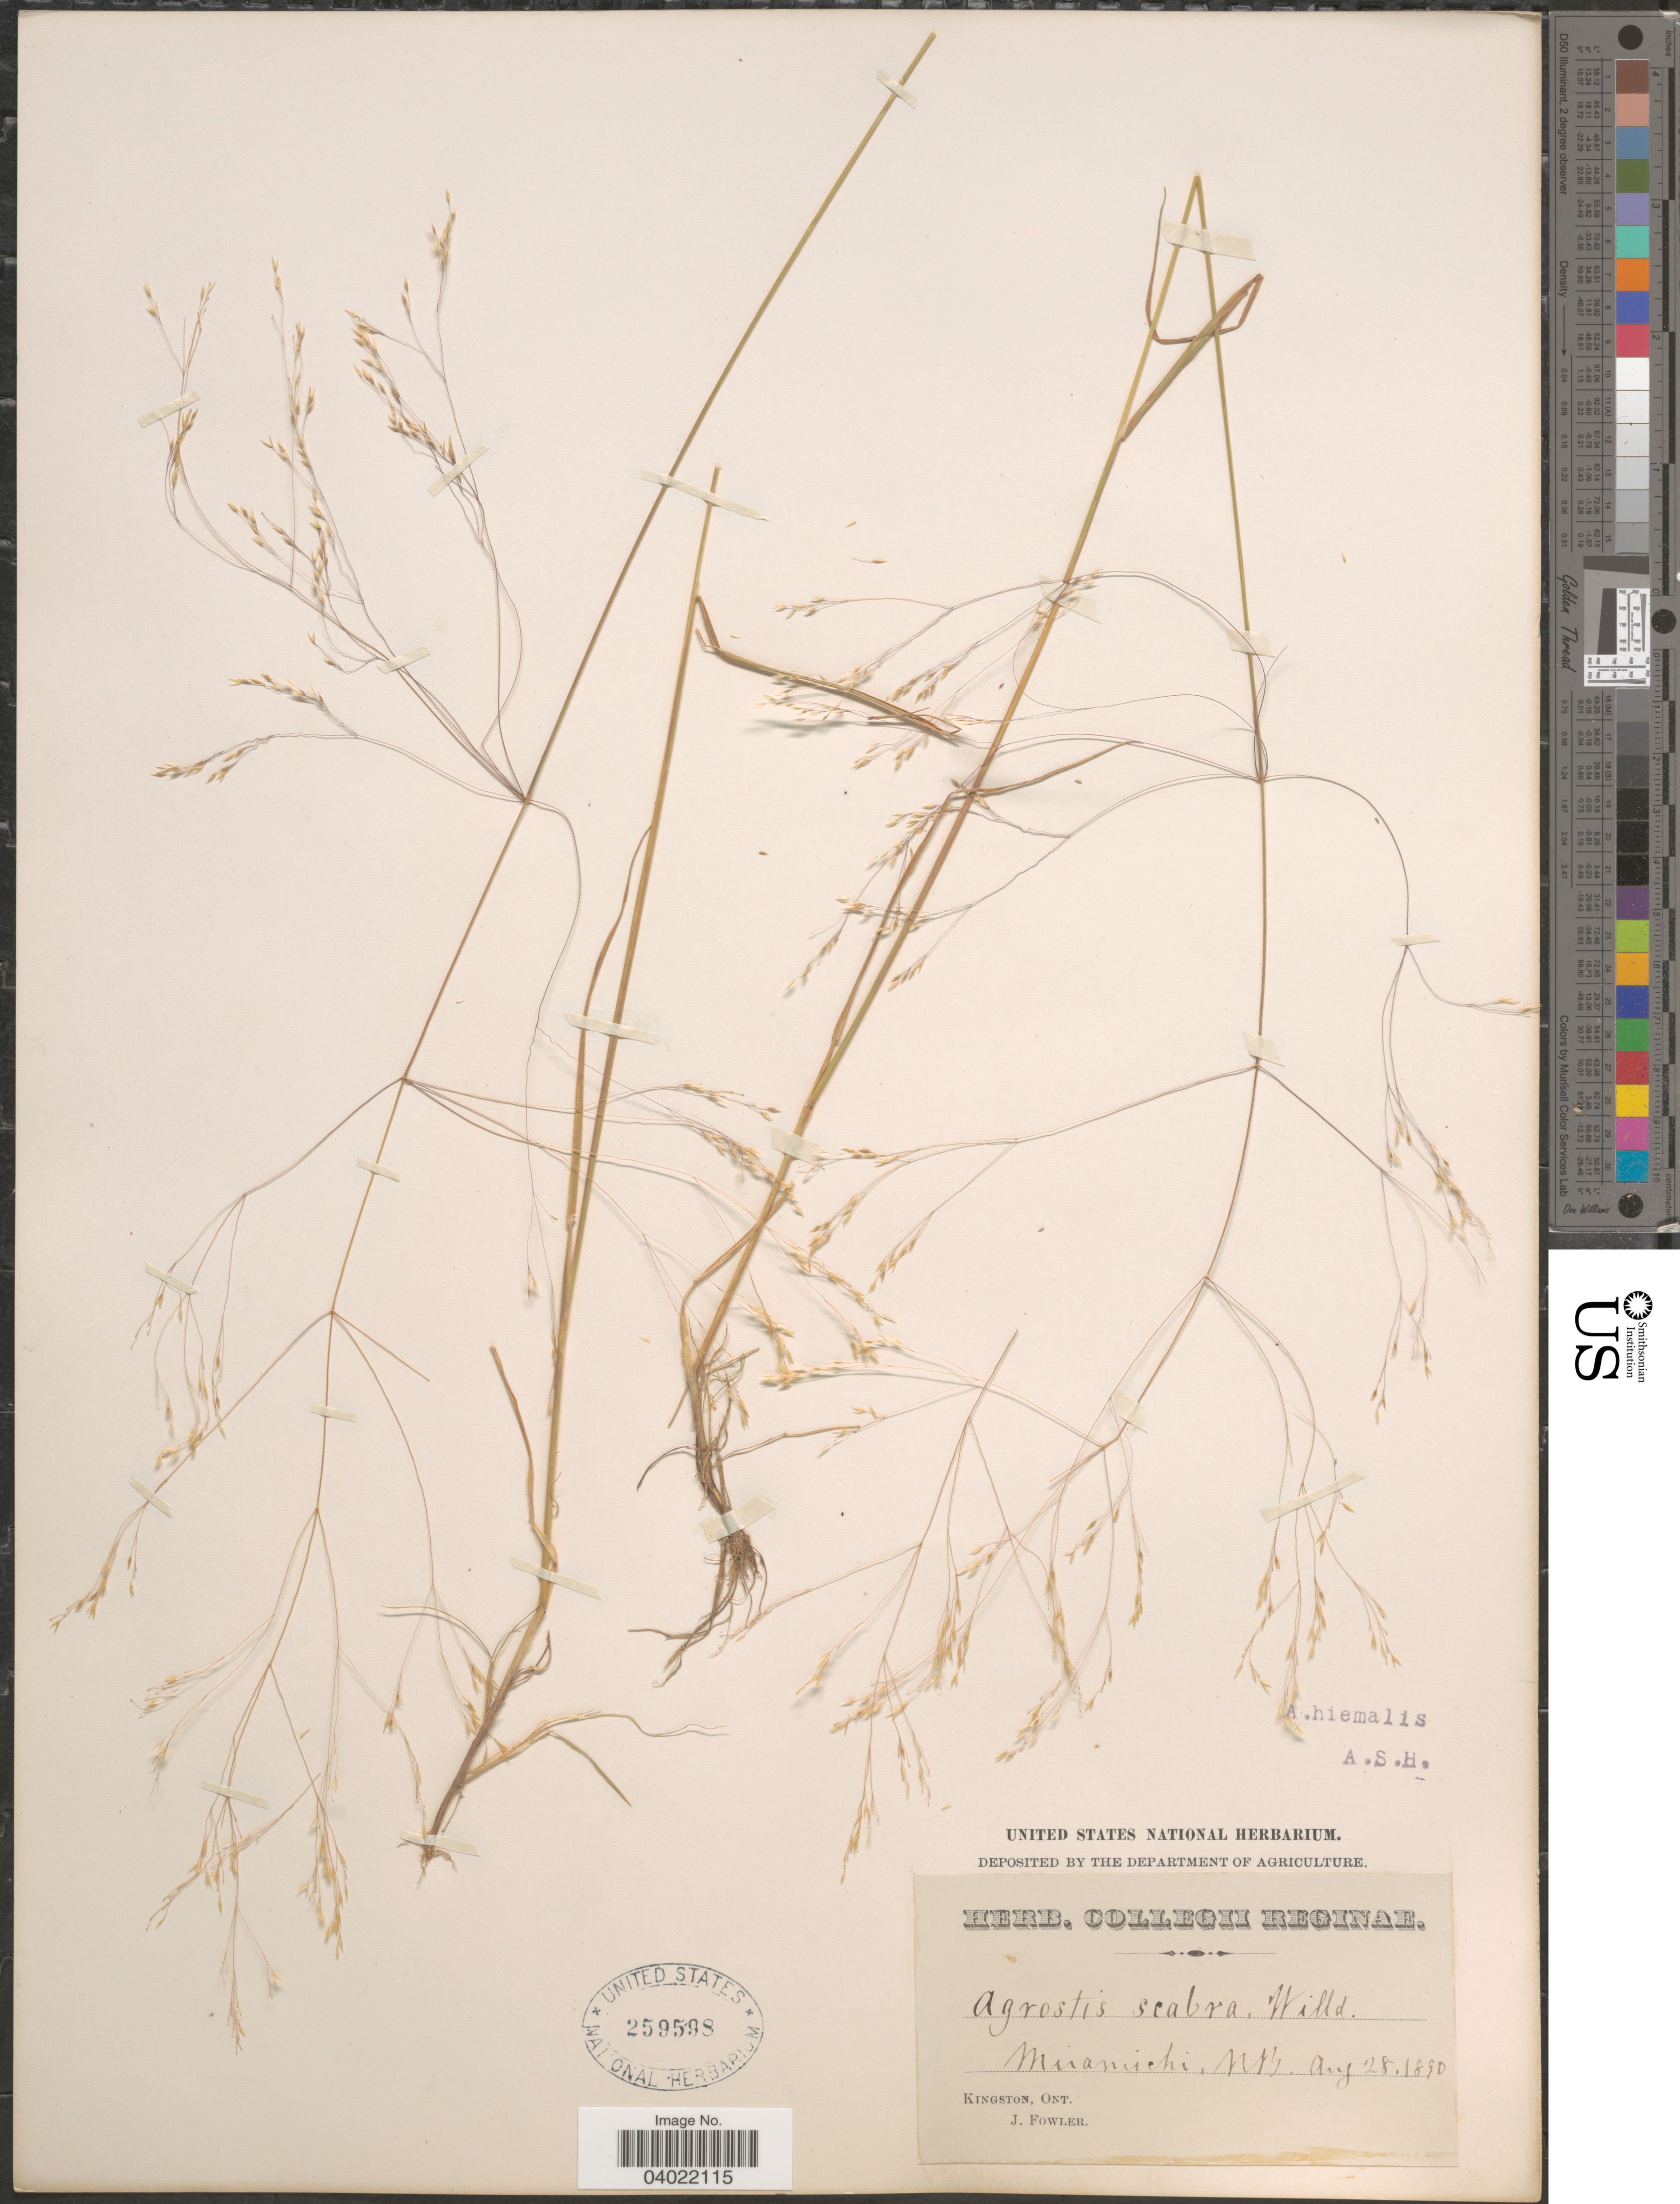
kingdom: Plantae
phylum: Tracheophyta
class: Liliopsida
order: Poales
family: Poaceae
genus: Agrostis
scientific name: Agrostis scabra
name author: Willd.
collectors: J. Fowler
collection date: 1890-08-25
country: Canada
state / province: New Brunswick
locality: Miramichi.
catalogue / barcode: US 259598